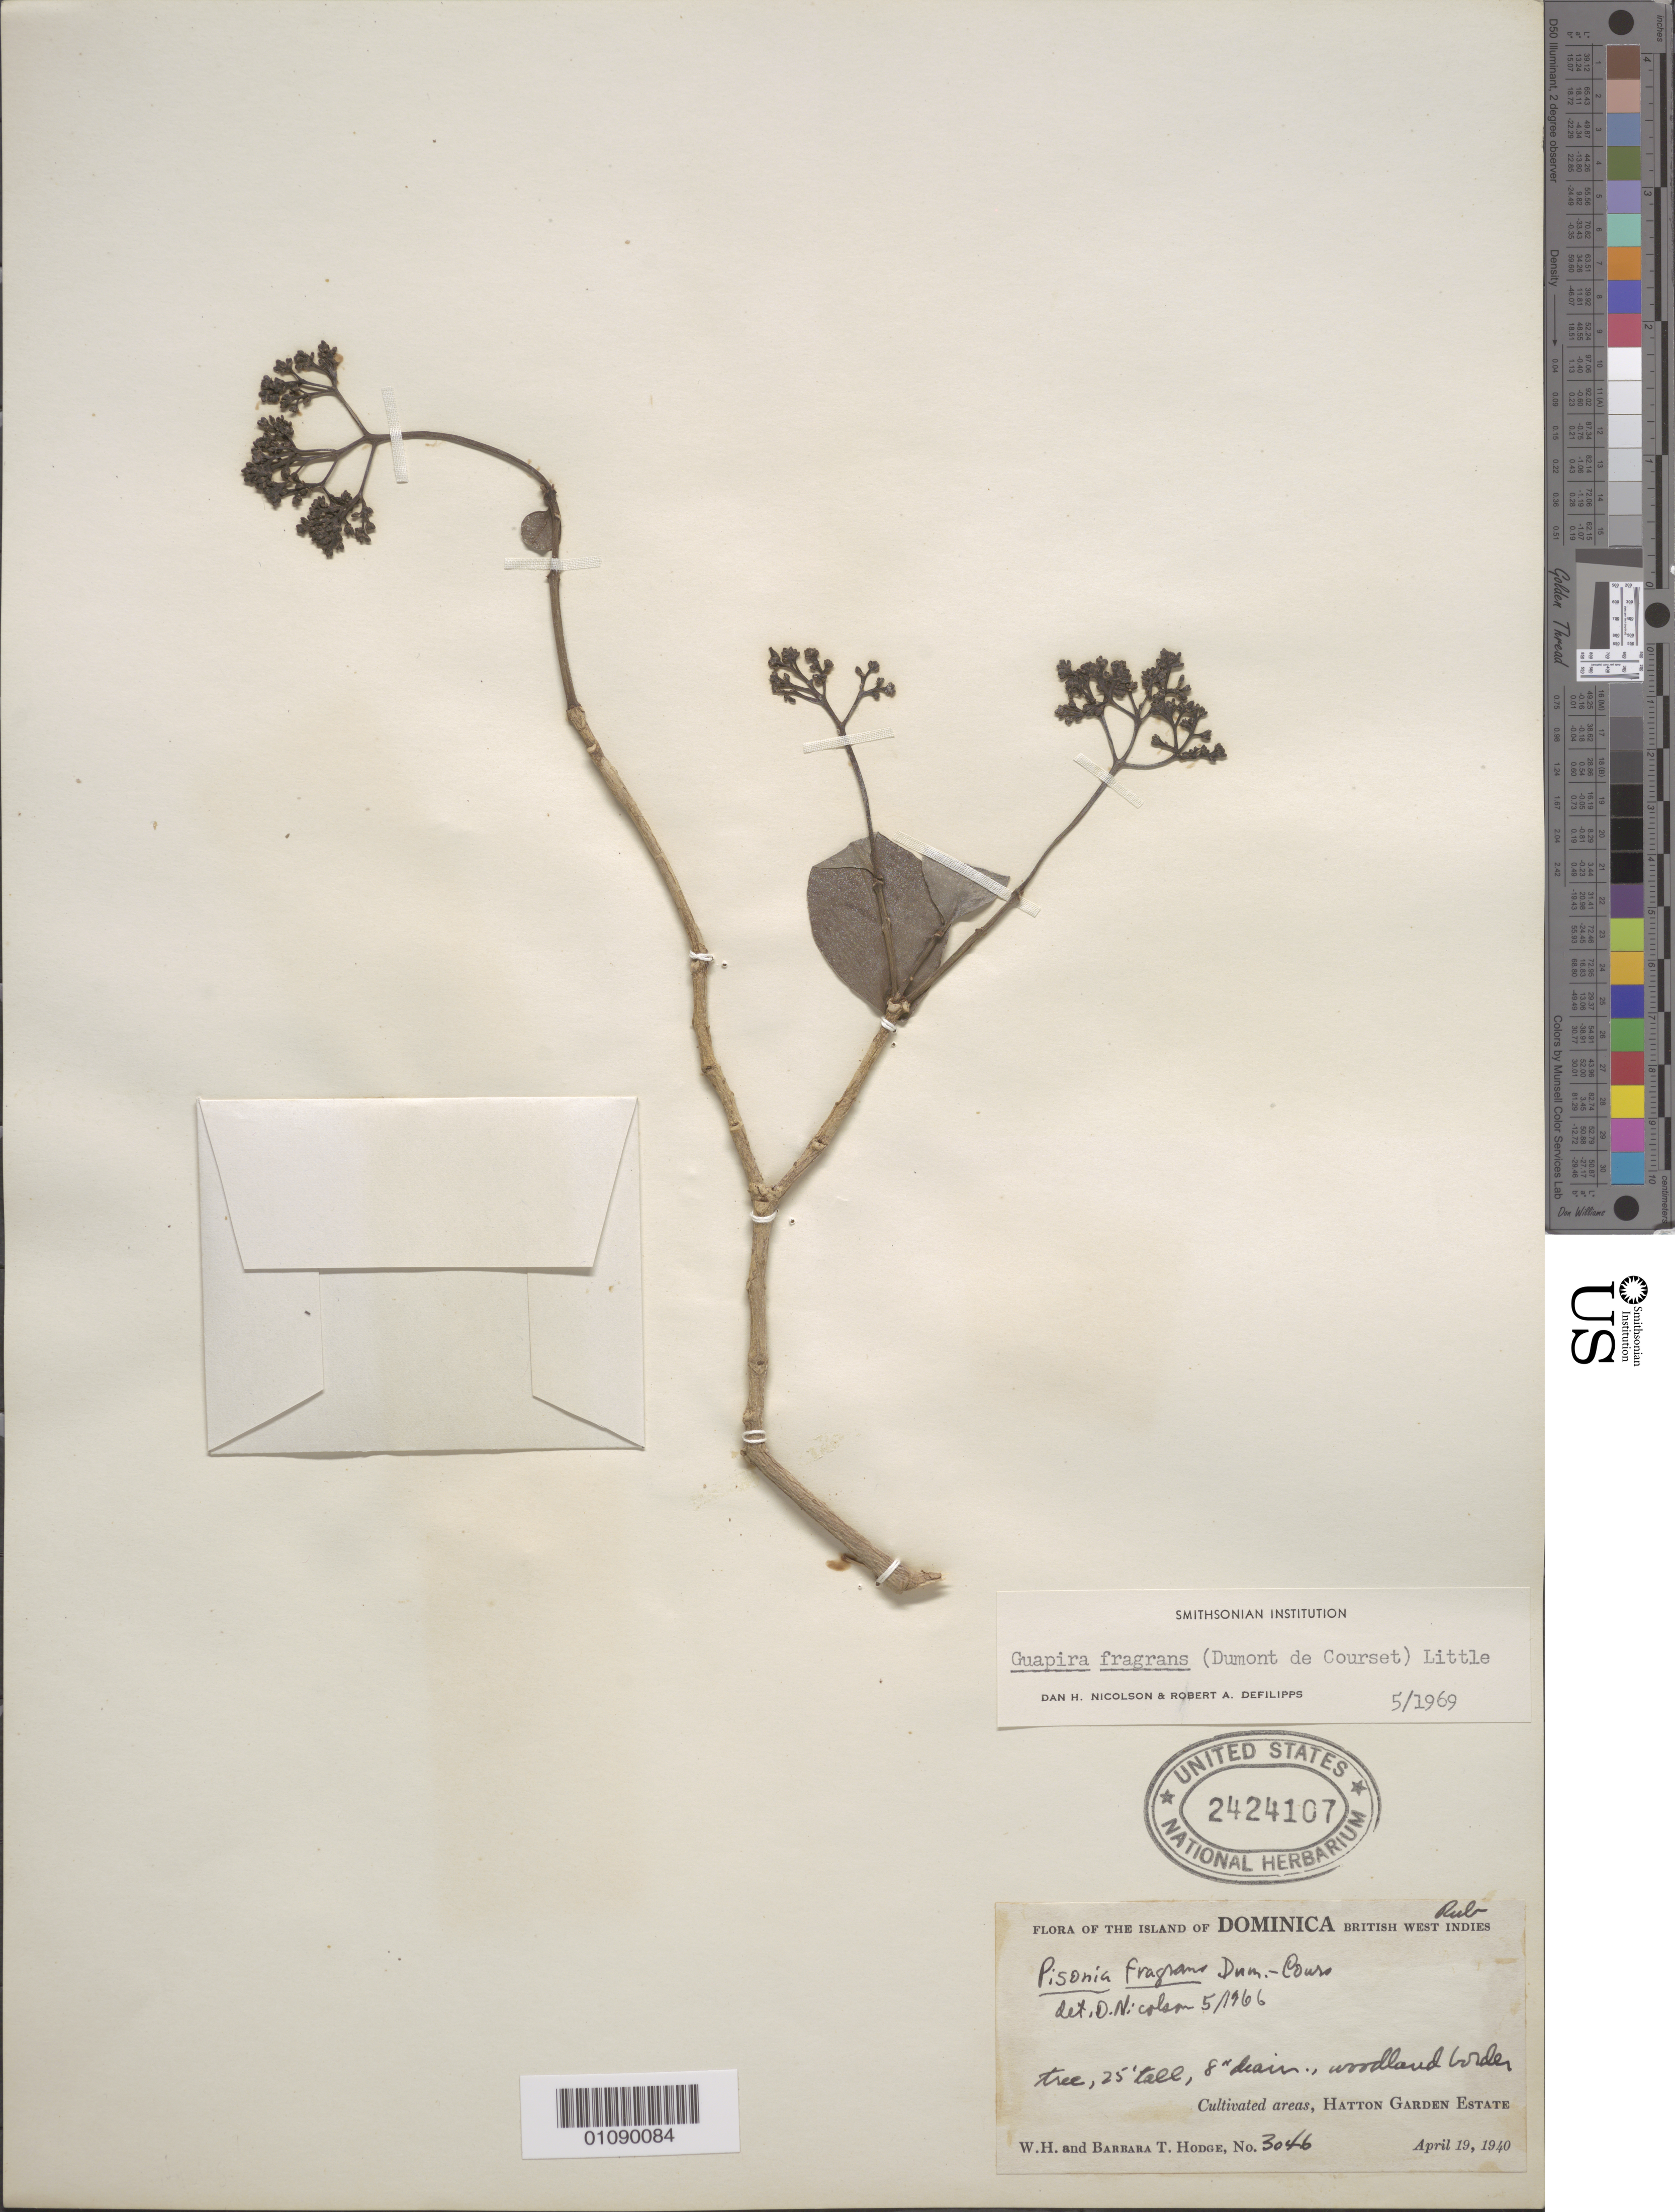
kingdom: Plantae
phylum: Tracheophyta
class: Magnoliopsida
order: Caryophyllales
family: Nyctaginaceae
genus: Guapira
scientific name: Guapira fragrans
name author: (Dum. Cours.) Little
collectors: B. Hodge & W. Hodge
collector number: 3046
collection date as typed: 19 Apr 1940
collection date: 1940-04-19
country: Dominica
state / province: St. David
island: Dominica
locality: Hatton Garden Estate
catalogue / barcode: US 2424107